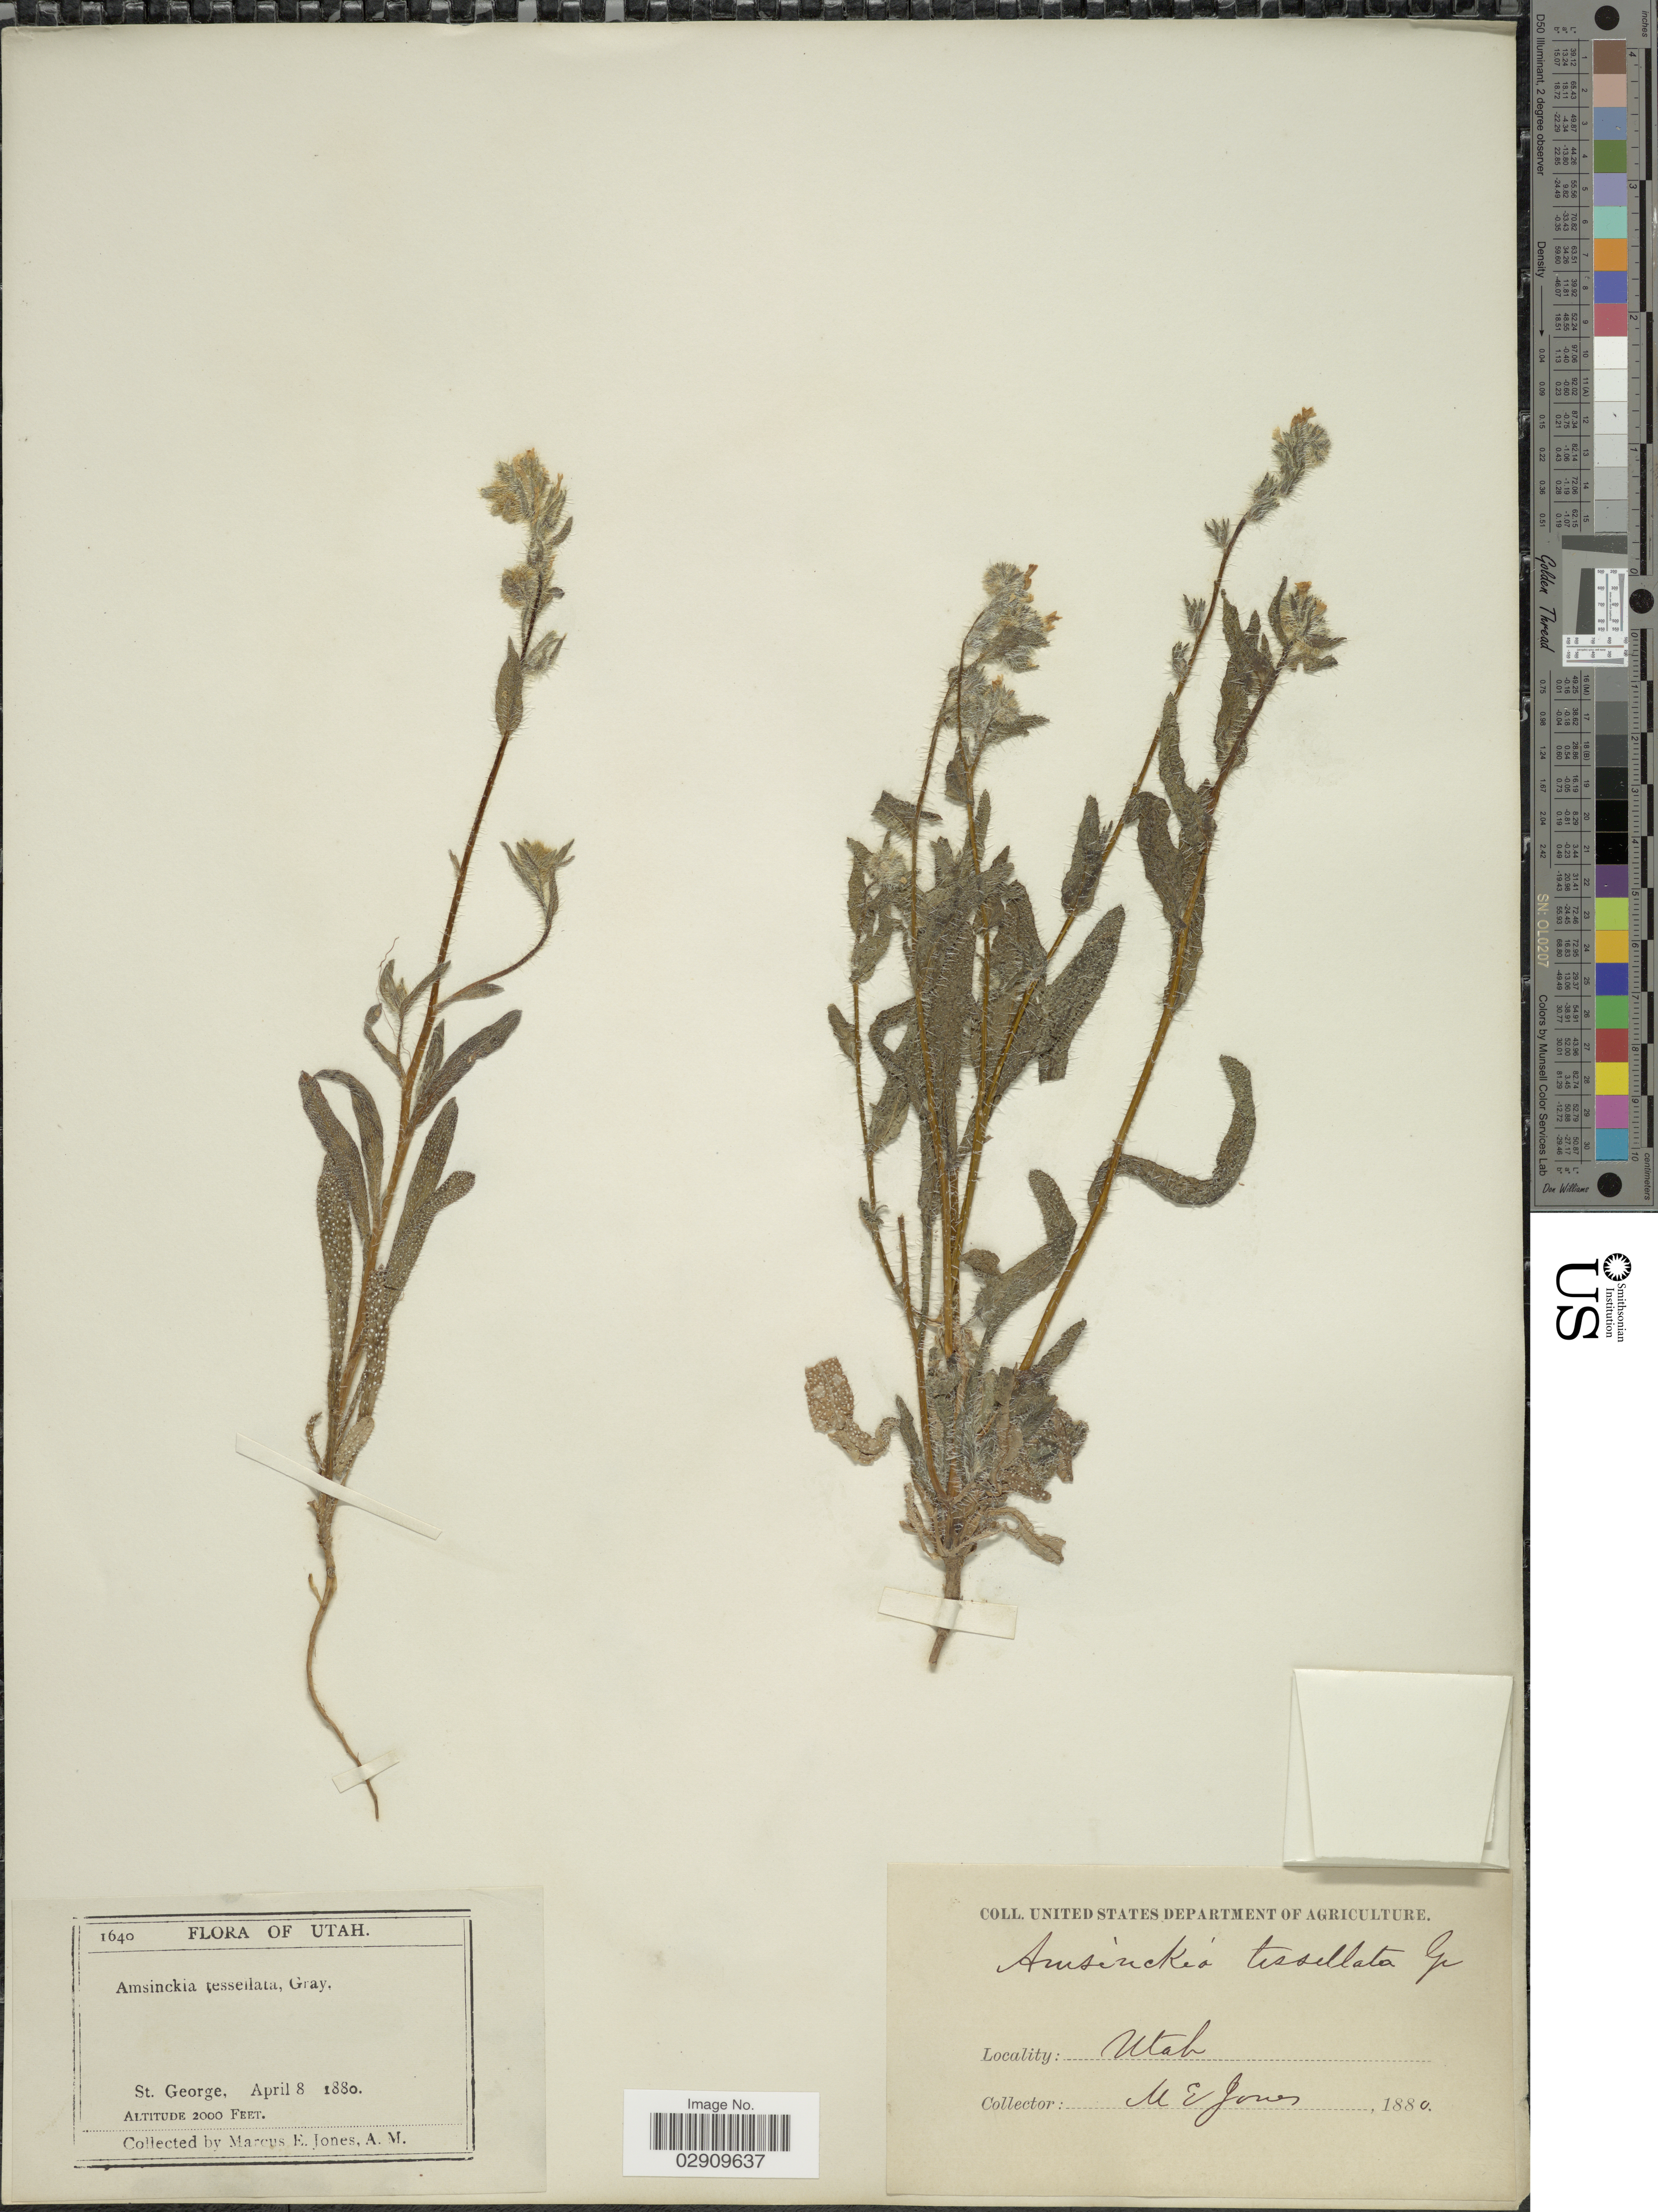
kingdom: Plantae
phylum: Tracheophyta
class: Magnoliopsida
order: Boraginales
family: Boraginaceae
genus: Amsinckia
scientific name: Amsinckia tessellata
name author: A. Gray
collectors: M. E. Jones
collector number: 1640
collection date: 1880-04-08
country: United States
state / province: Utah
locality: St. George.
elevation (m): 610